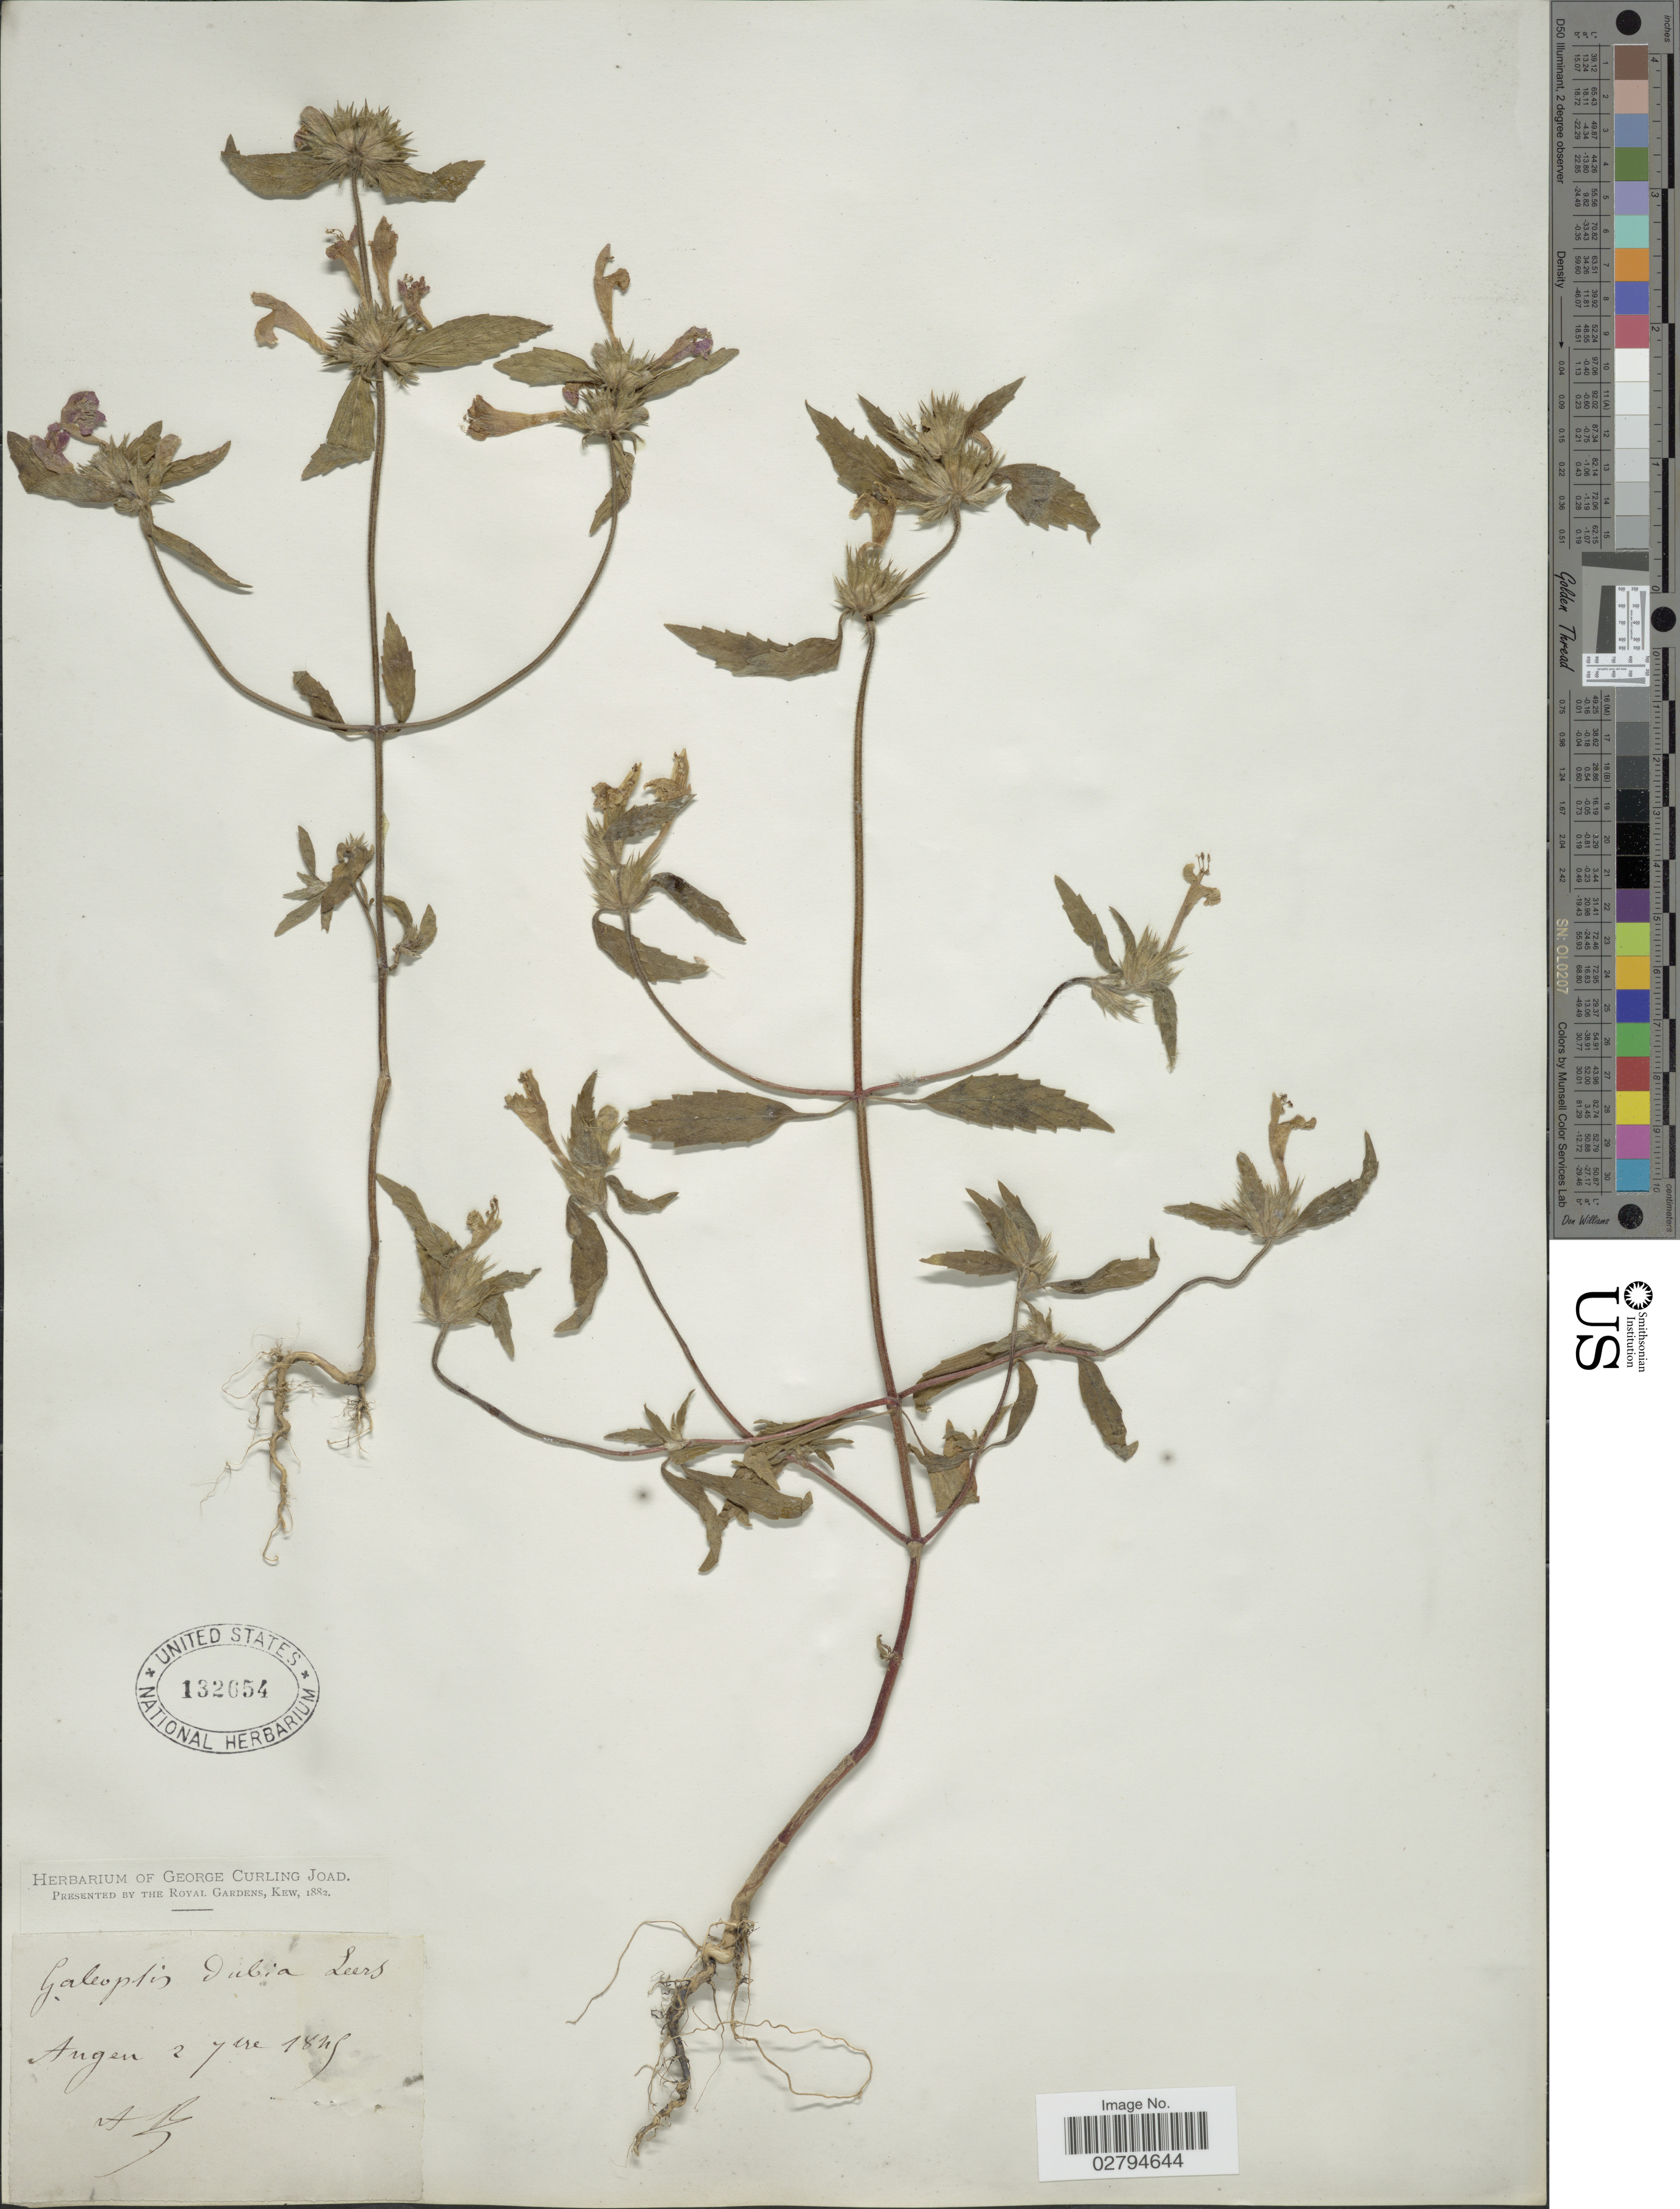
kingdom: Plantae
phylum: Tracheophyta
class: Magnoliopsida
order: Lamiales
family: Lamiaceae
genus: Galeopsis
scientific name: Galeopsis dubia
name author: Leers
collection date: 1845-09-02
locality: Augen [interpreted].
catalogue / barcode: US 132654